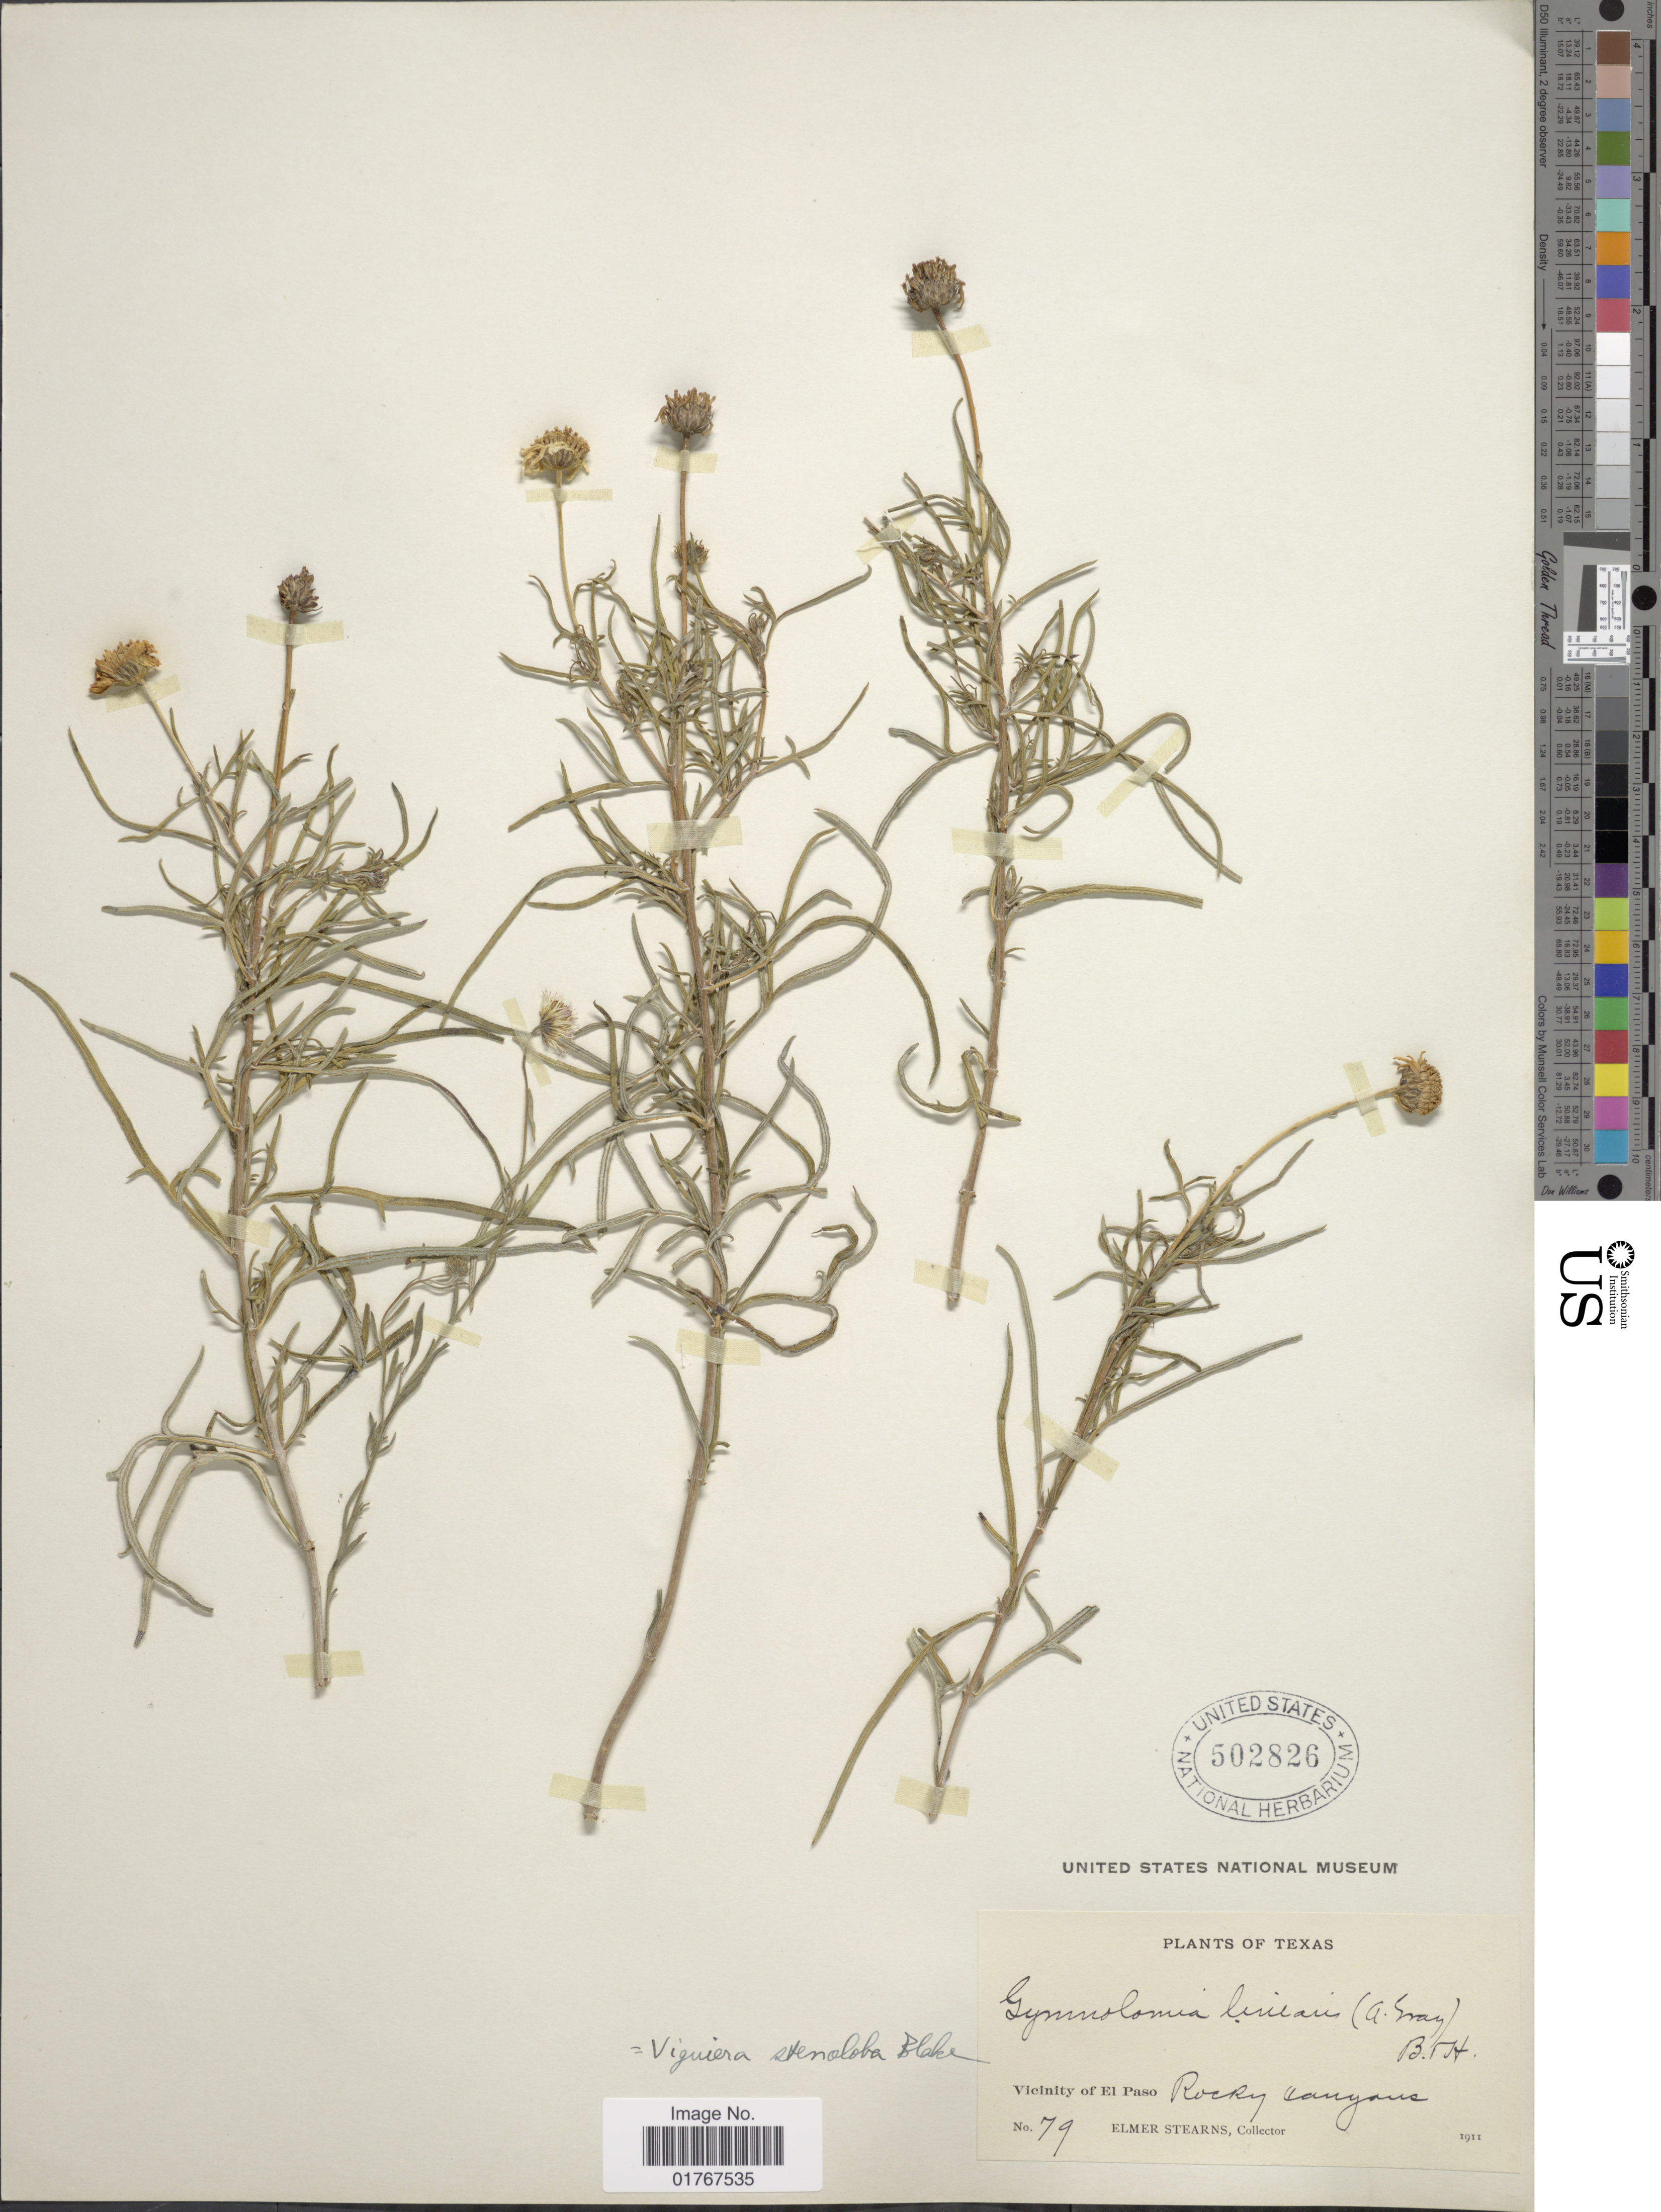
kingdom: Plantae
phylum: Tracheophyta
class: Magnoliopsida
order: Asterales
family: Asteraceae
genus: Viguiera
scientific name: Viguiera stenoloba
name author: S.F. Blake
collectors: E. Stearns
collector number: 79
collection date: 1911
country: United States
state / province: Texas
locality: Vicinity of El Paso, Rocky canyons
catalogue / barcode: US 502826